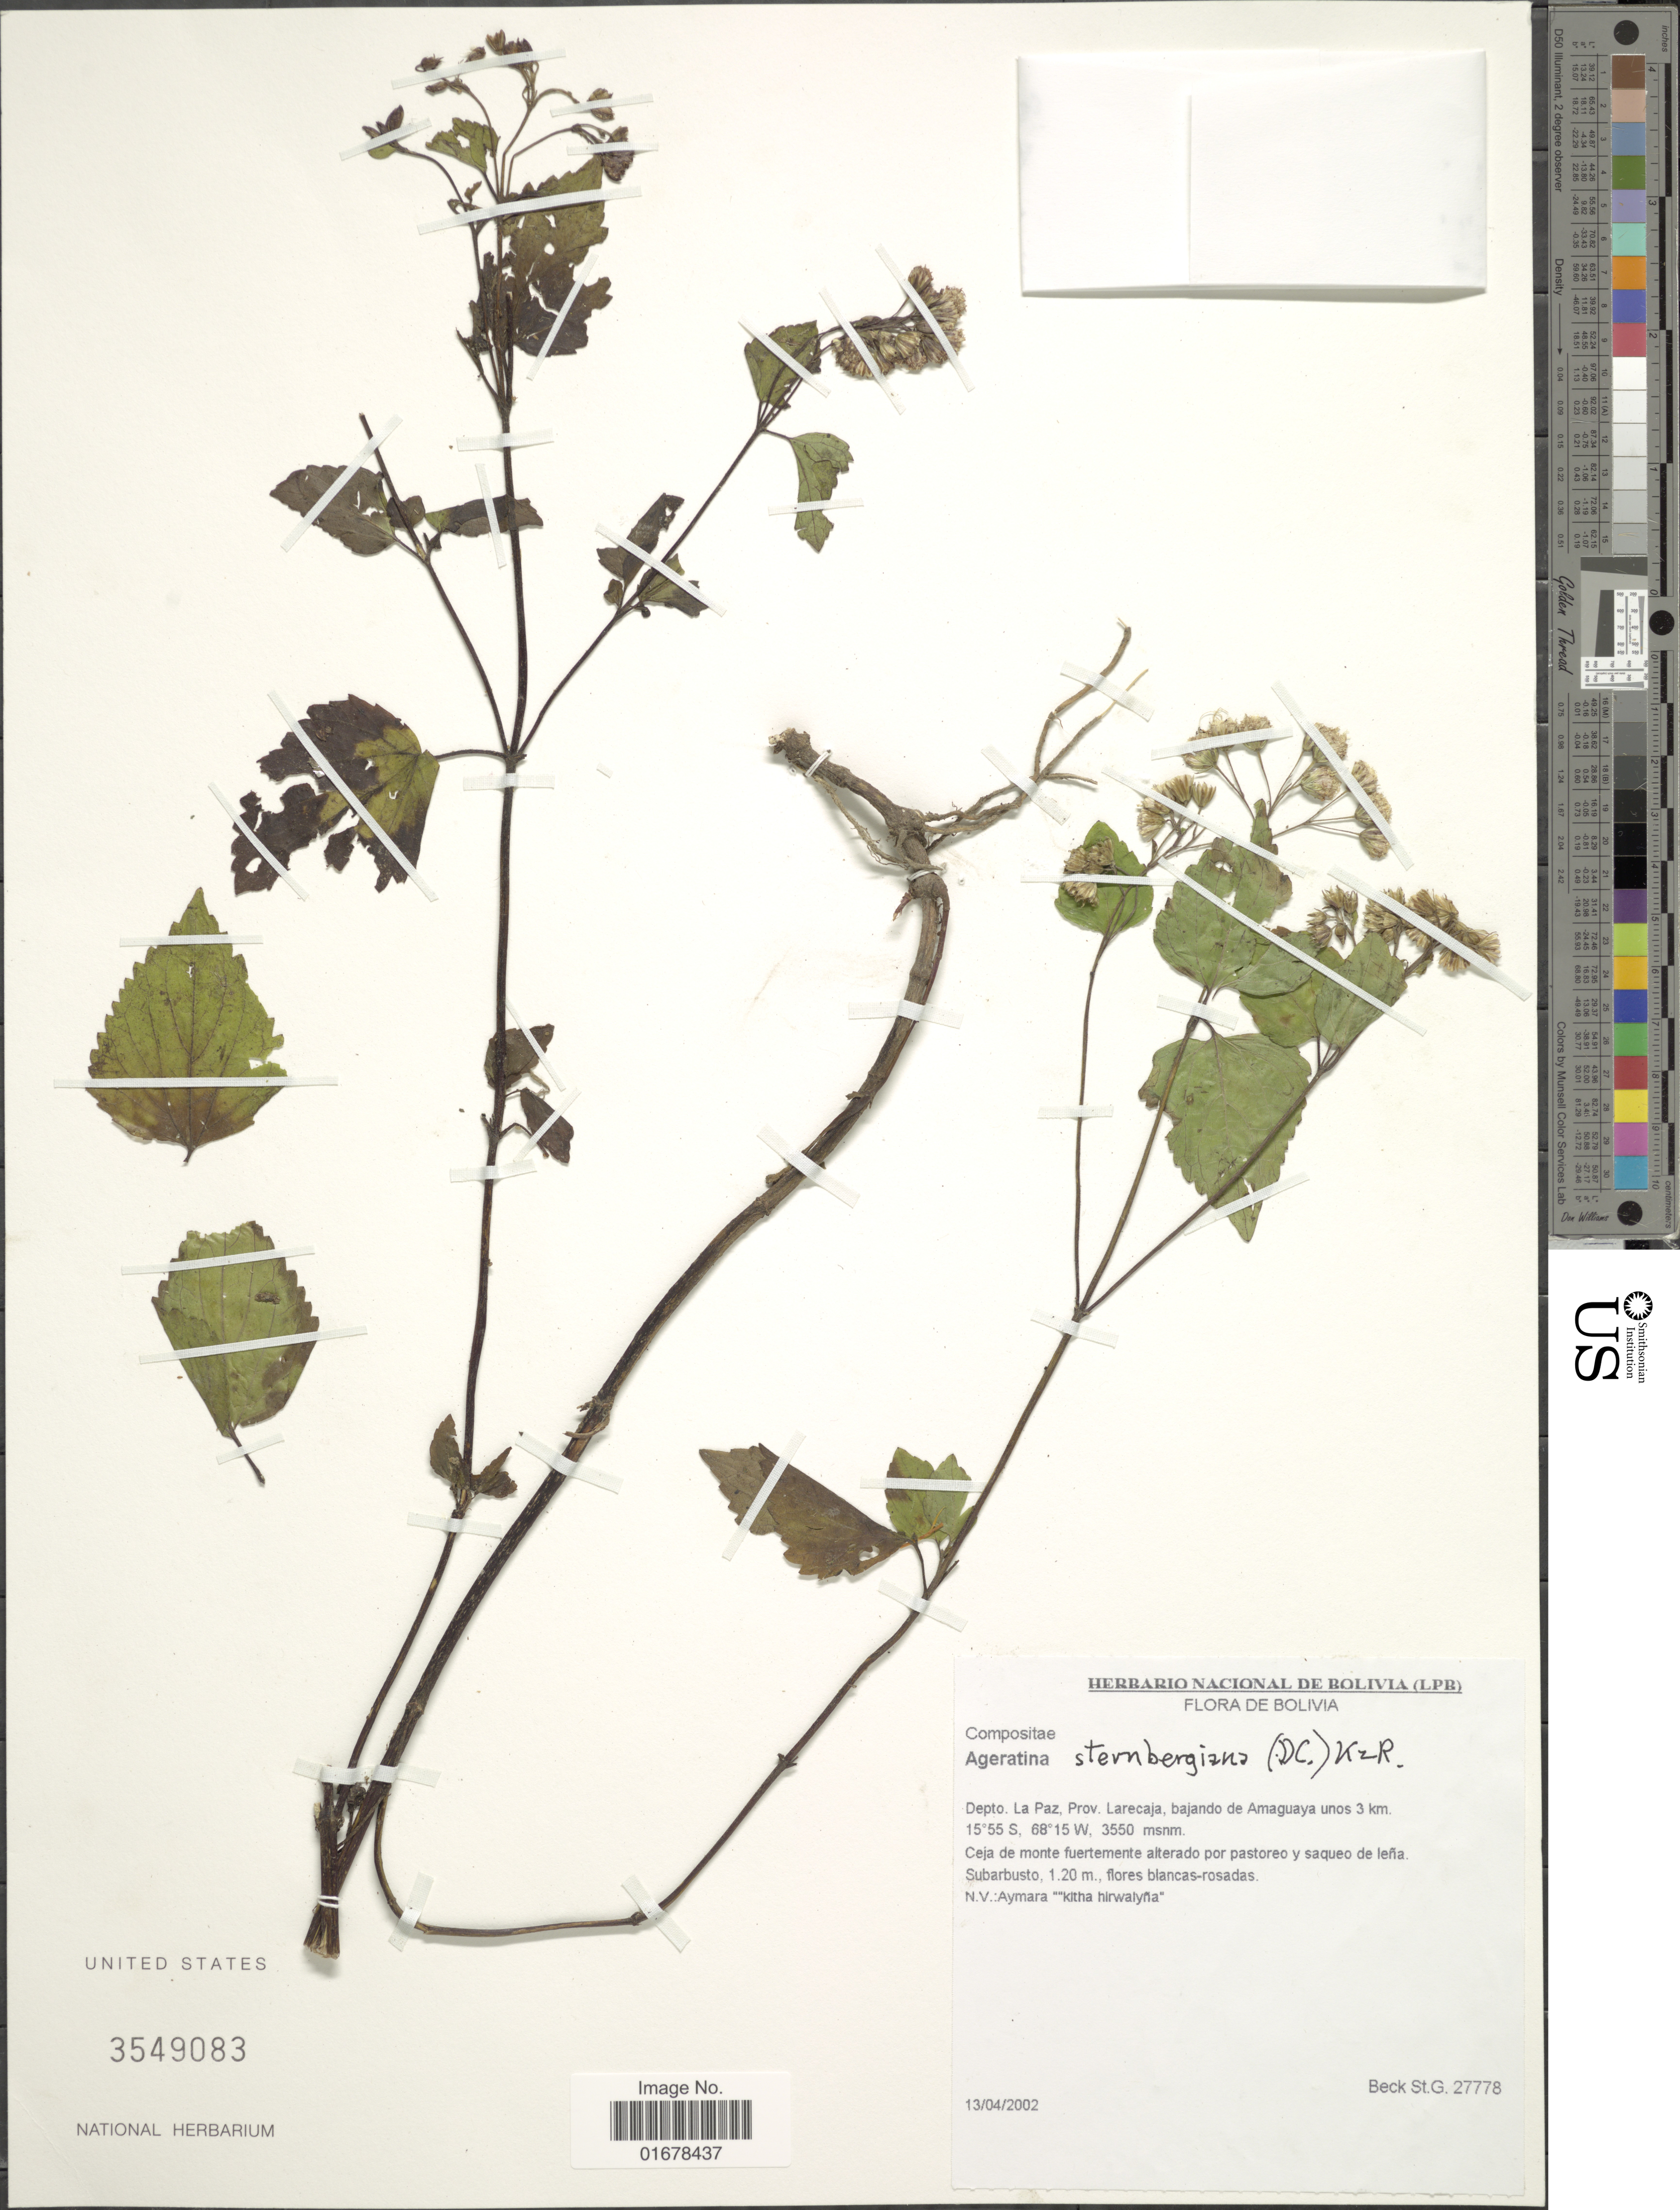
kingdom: Plantae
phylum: Tracheophyta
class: Magnoliopsida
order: Asterales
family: Asteraceae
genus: Ageratina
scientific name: Ageratina sternbergiana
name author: (DC.) R.M. King & H. Rob.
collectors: S. G. Beck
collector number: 27778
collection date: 2002-04-13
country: Bolivia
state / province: La Paz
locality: Depto. La Paz, Prov. Larecaja, bajando de Amaguaya unos 3 km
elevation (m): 3550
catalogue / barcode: US 3549083